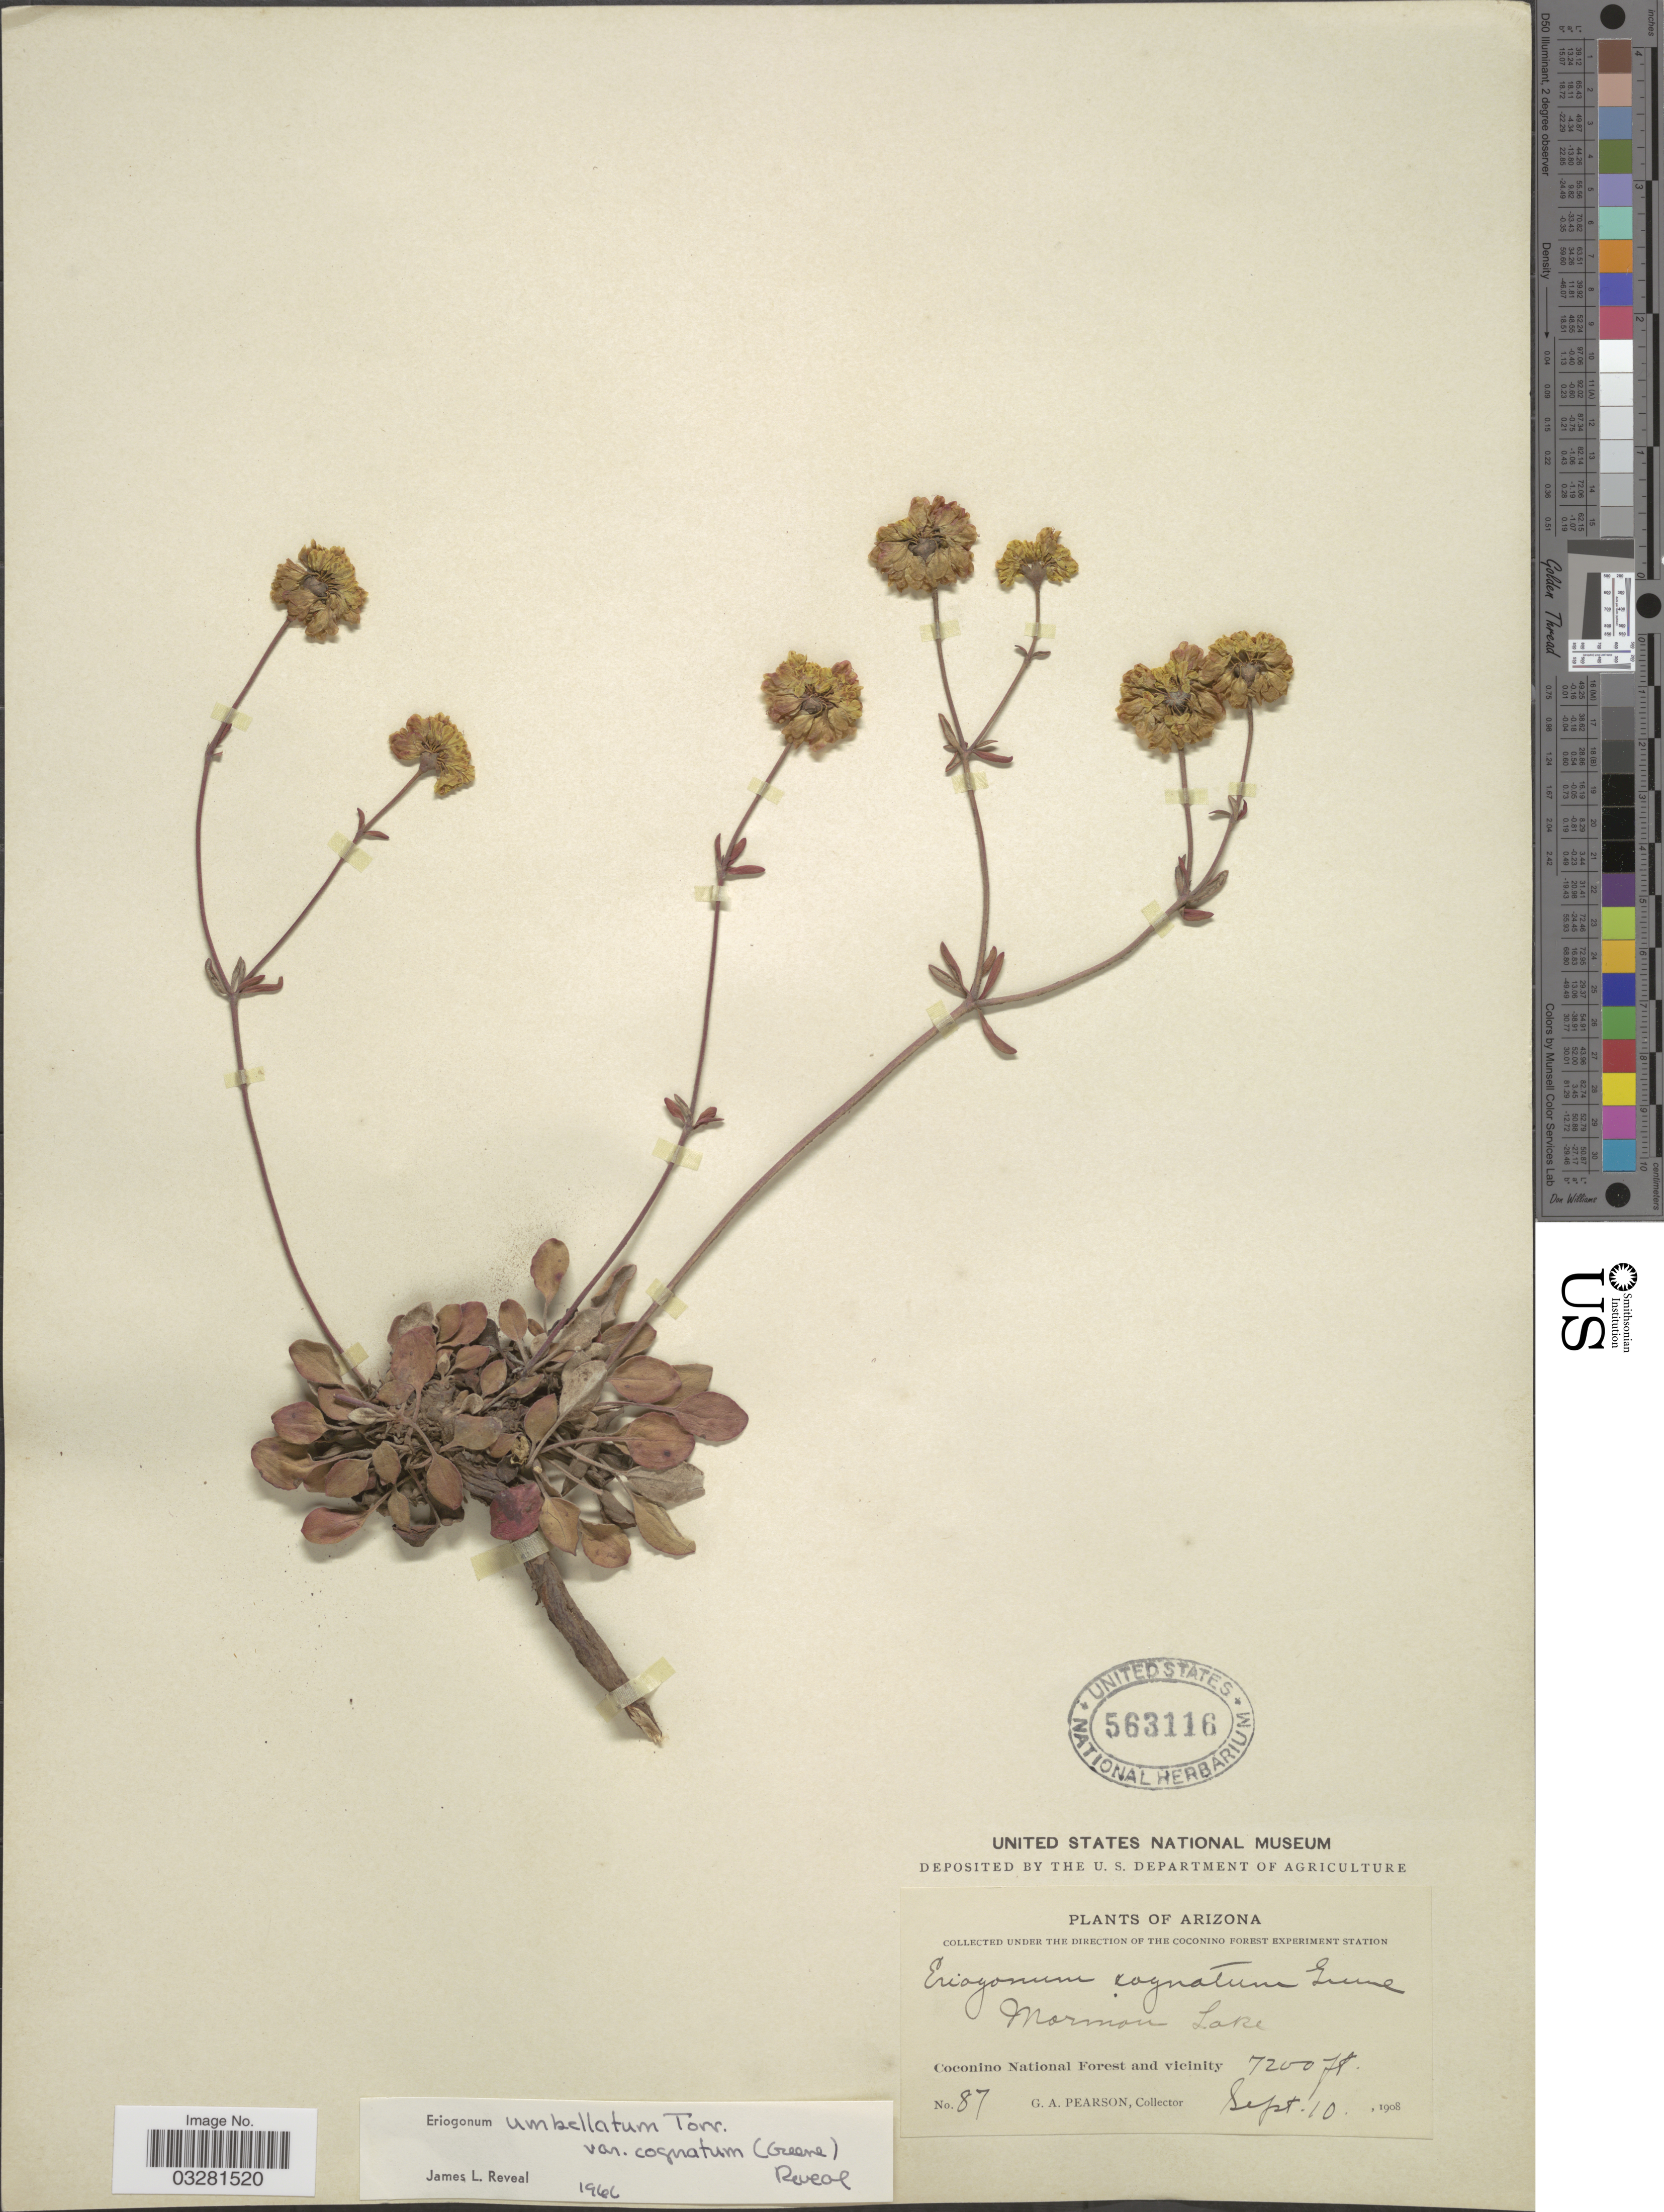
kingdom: Plantae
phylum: Tracheophyta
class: Magnoliopsida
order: Caryophyllales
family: Polygonaceae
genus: Eriogonum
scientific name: Eriogonum umbellatum var. cognatum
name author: (Greene) Reveal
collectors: G. Pearson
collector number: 87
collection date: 1908-09-10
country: United States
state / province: Arizona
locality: Mormon Lake. Coconino National Forest and vicinity.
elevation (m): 2195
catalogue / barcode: US 563116